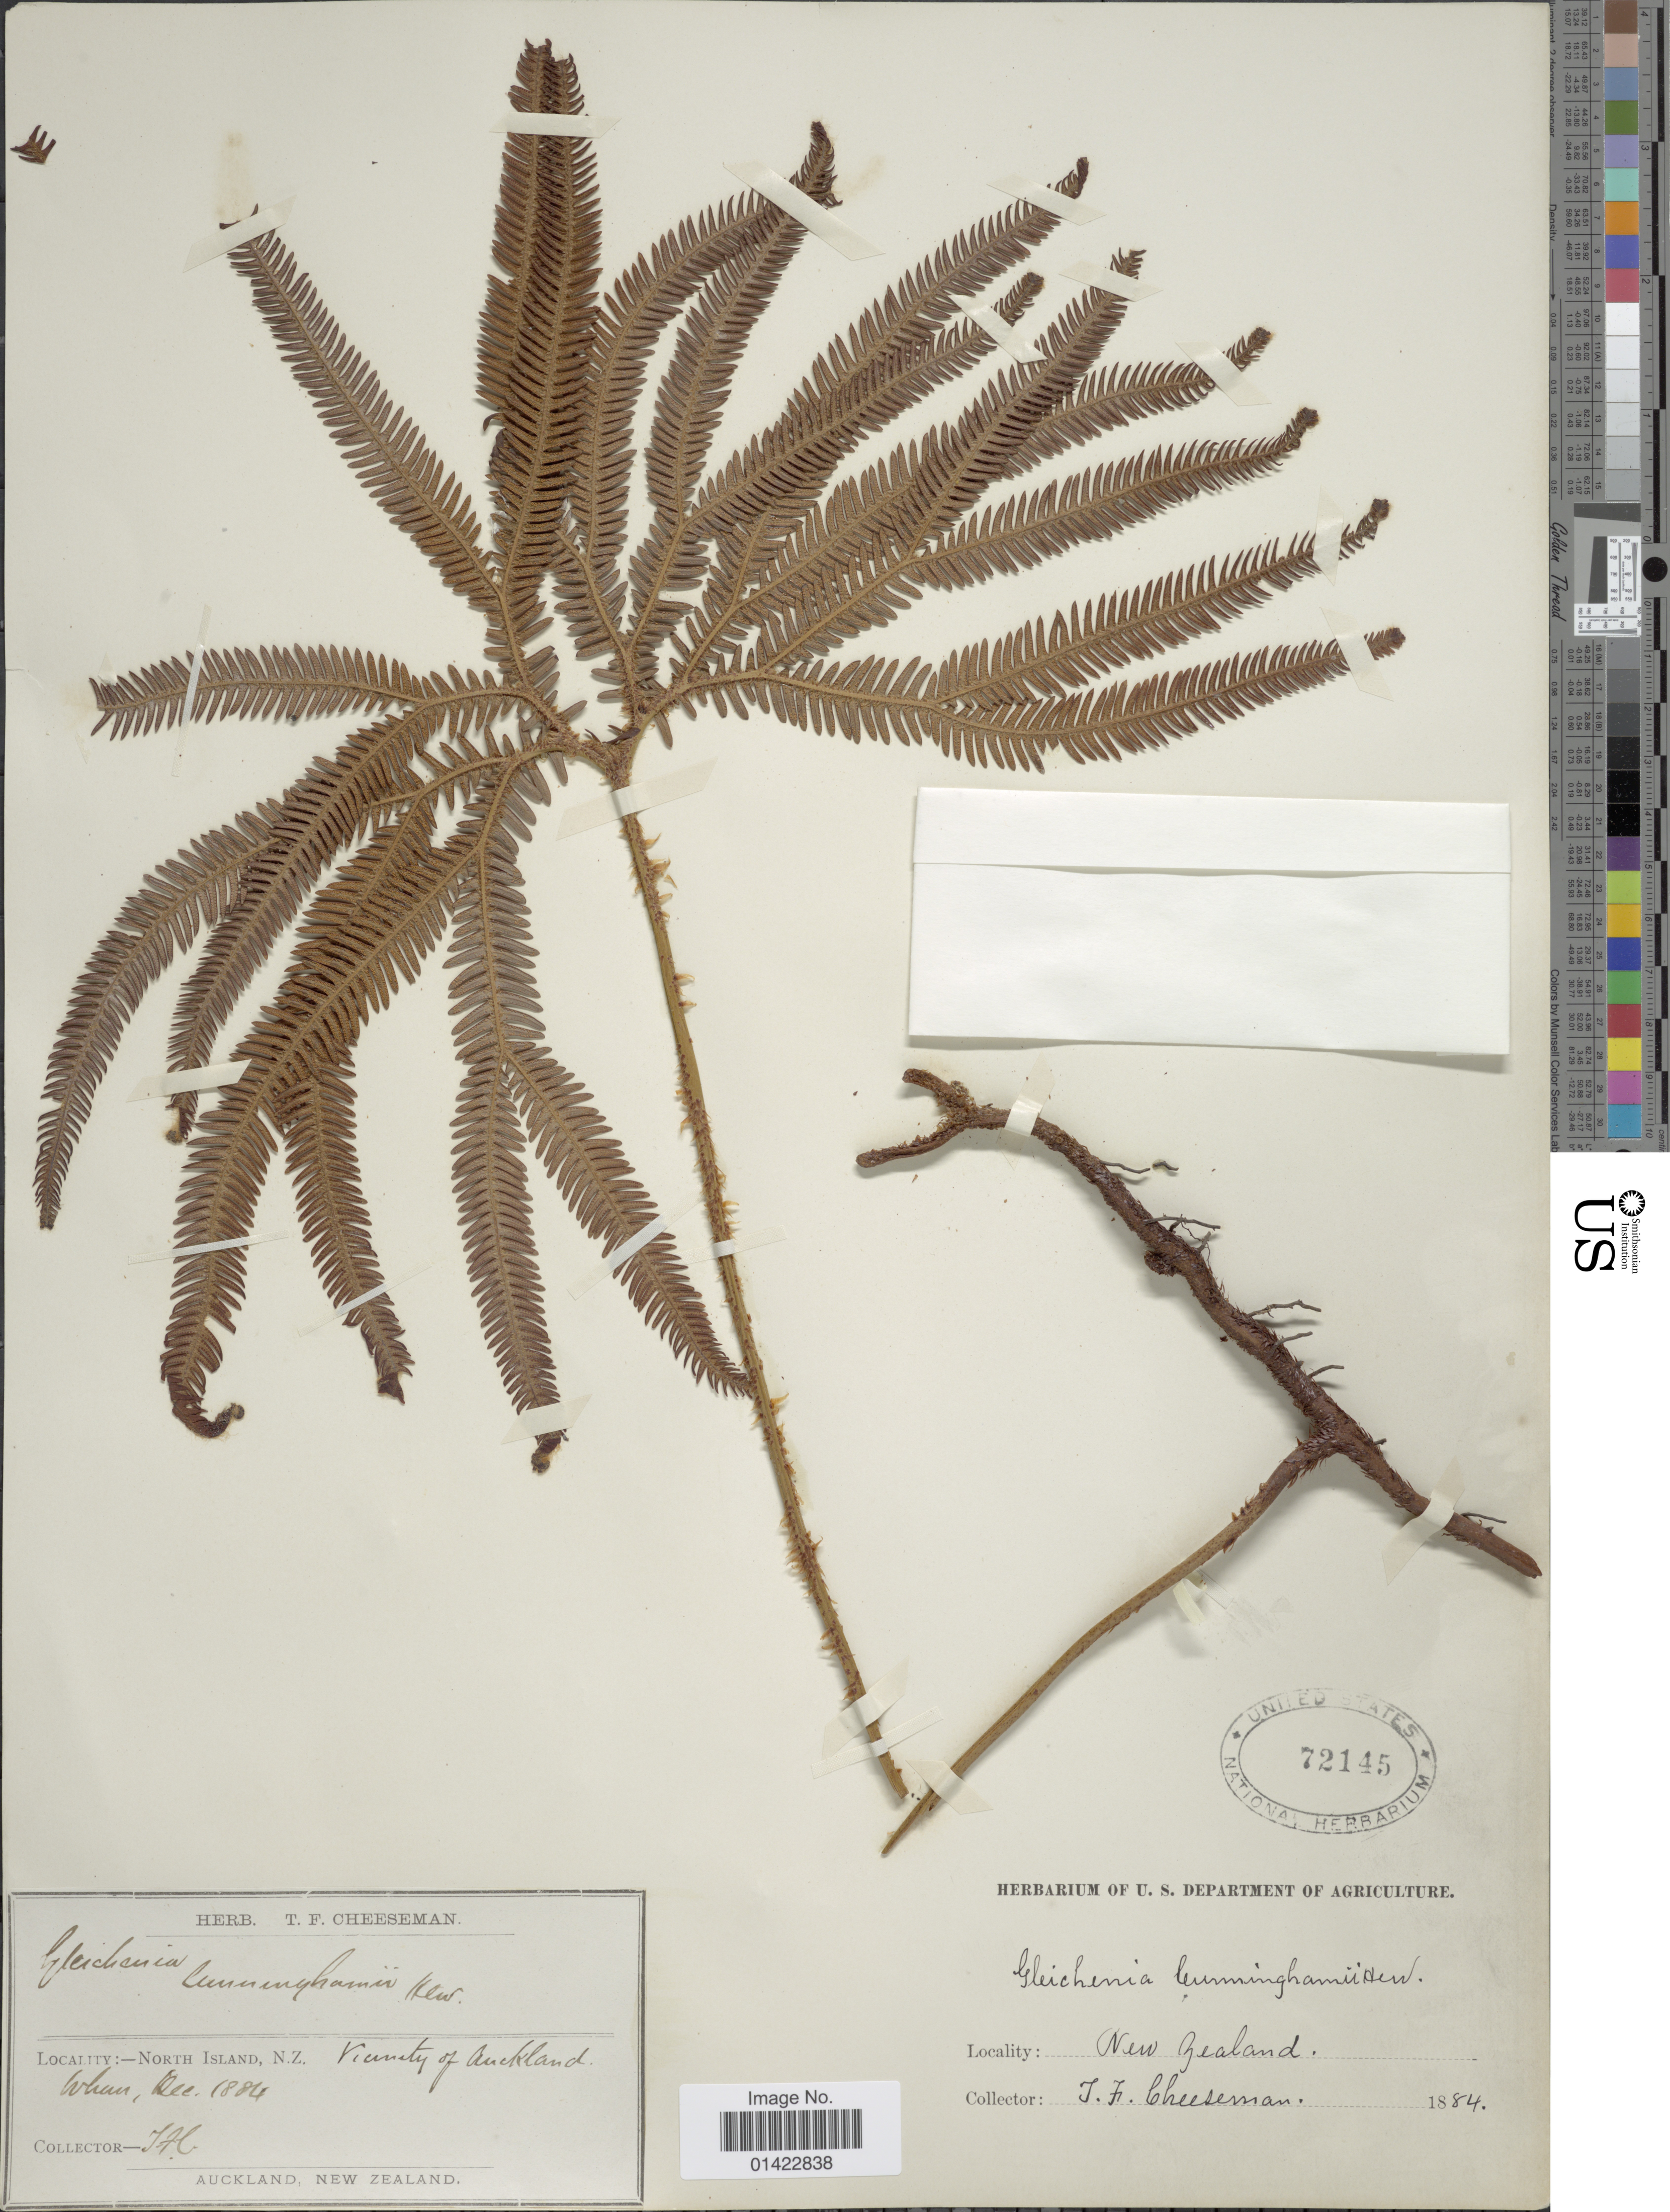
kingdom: Plantae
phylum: Tracheophyta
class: Polypodiopsida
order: Gleicheniales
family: Gleicheniaceae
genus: Sticherus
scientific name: Sticherus cunninghamii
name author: (Heward ex Hook.) Ching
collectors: T. F. Cheeseman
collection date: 1884-12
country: New Zealand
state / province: Auckland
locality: North Island, N. Z.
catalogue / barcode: US 72145